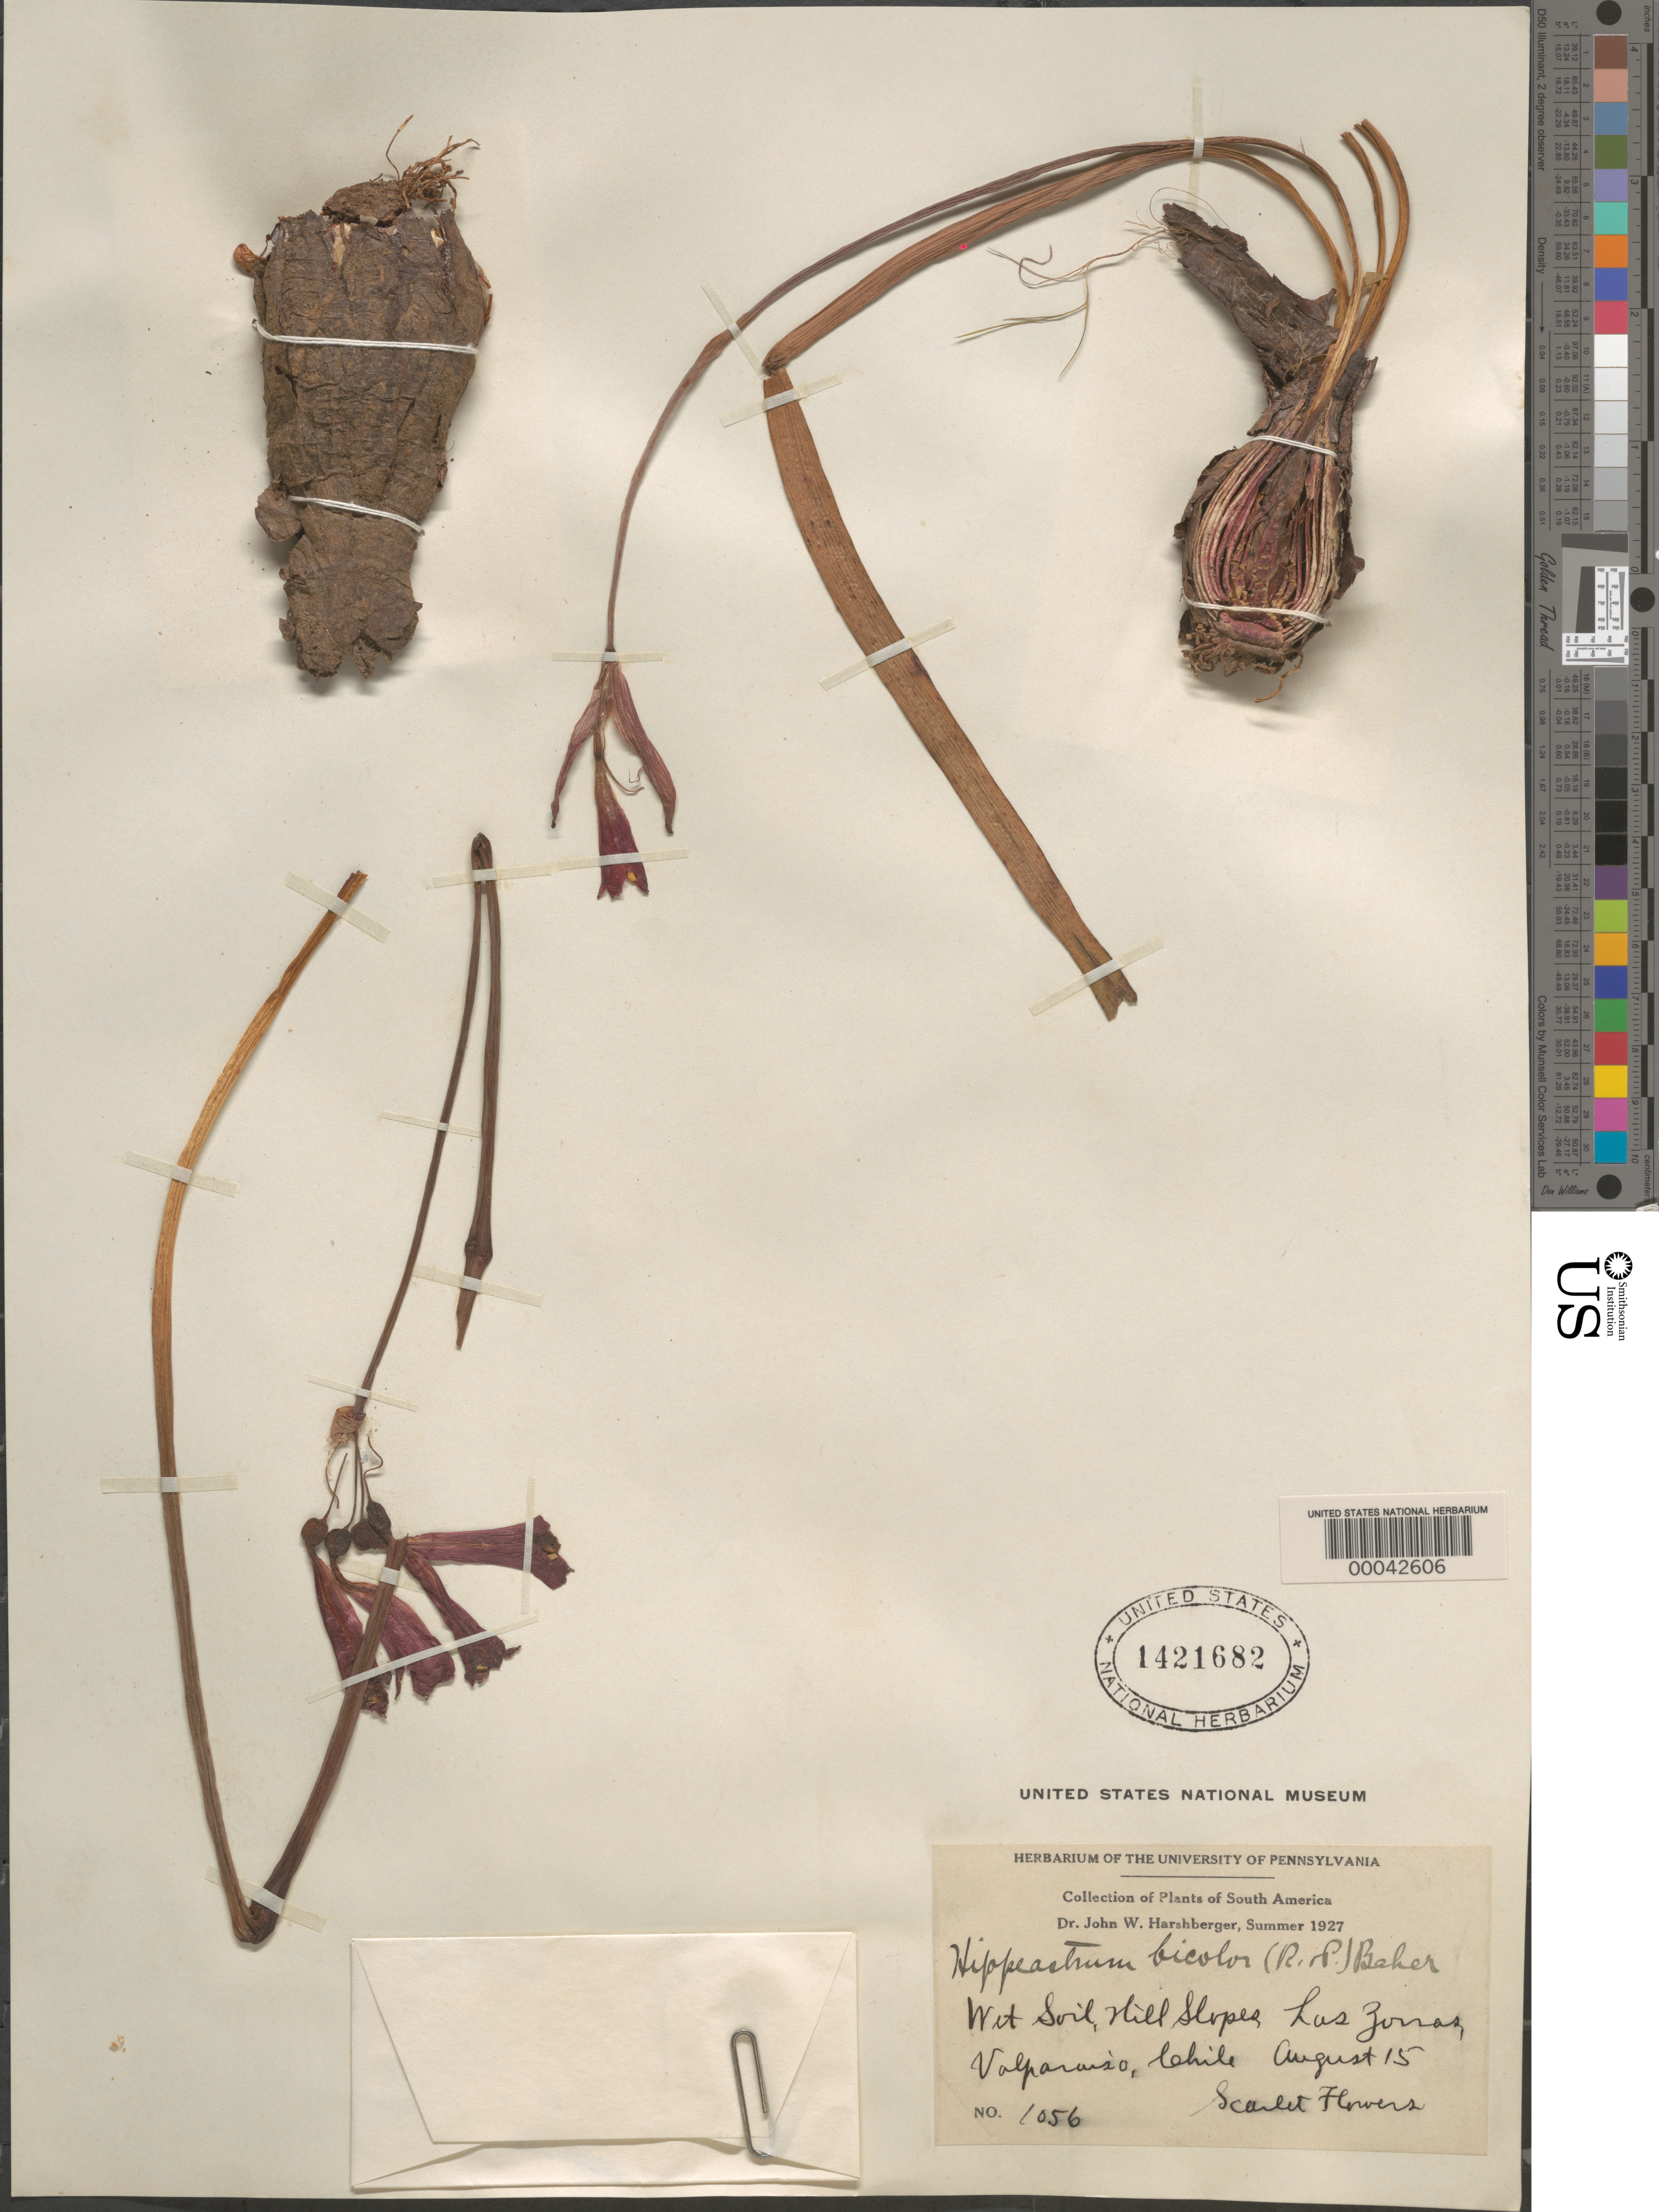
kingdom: Plantae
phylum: Tracheophyta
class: Liliopsida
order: Asparagales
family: Amaryllidaceae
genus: Hippeastrum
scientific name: Hippeastrum bicolor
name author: Baker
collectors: J. W. Harshberger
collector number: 1056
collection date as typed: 15 Aug 1927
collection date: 1927-08-15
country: Chile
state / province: Valparaíso (V)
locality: Los zonas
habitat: Wet soil, hill slopes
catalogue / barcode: US 1421682